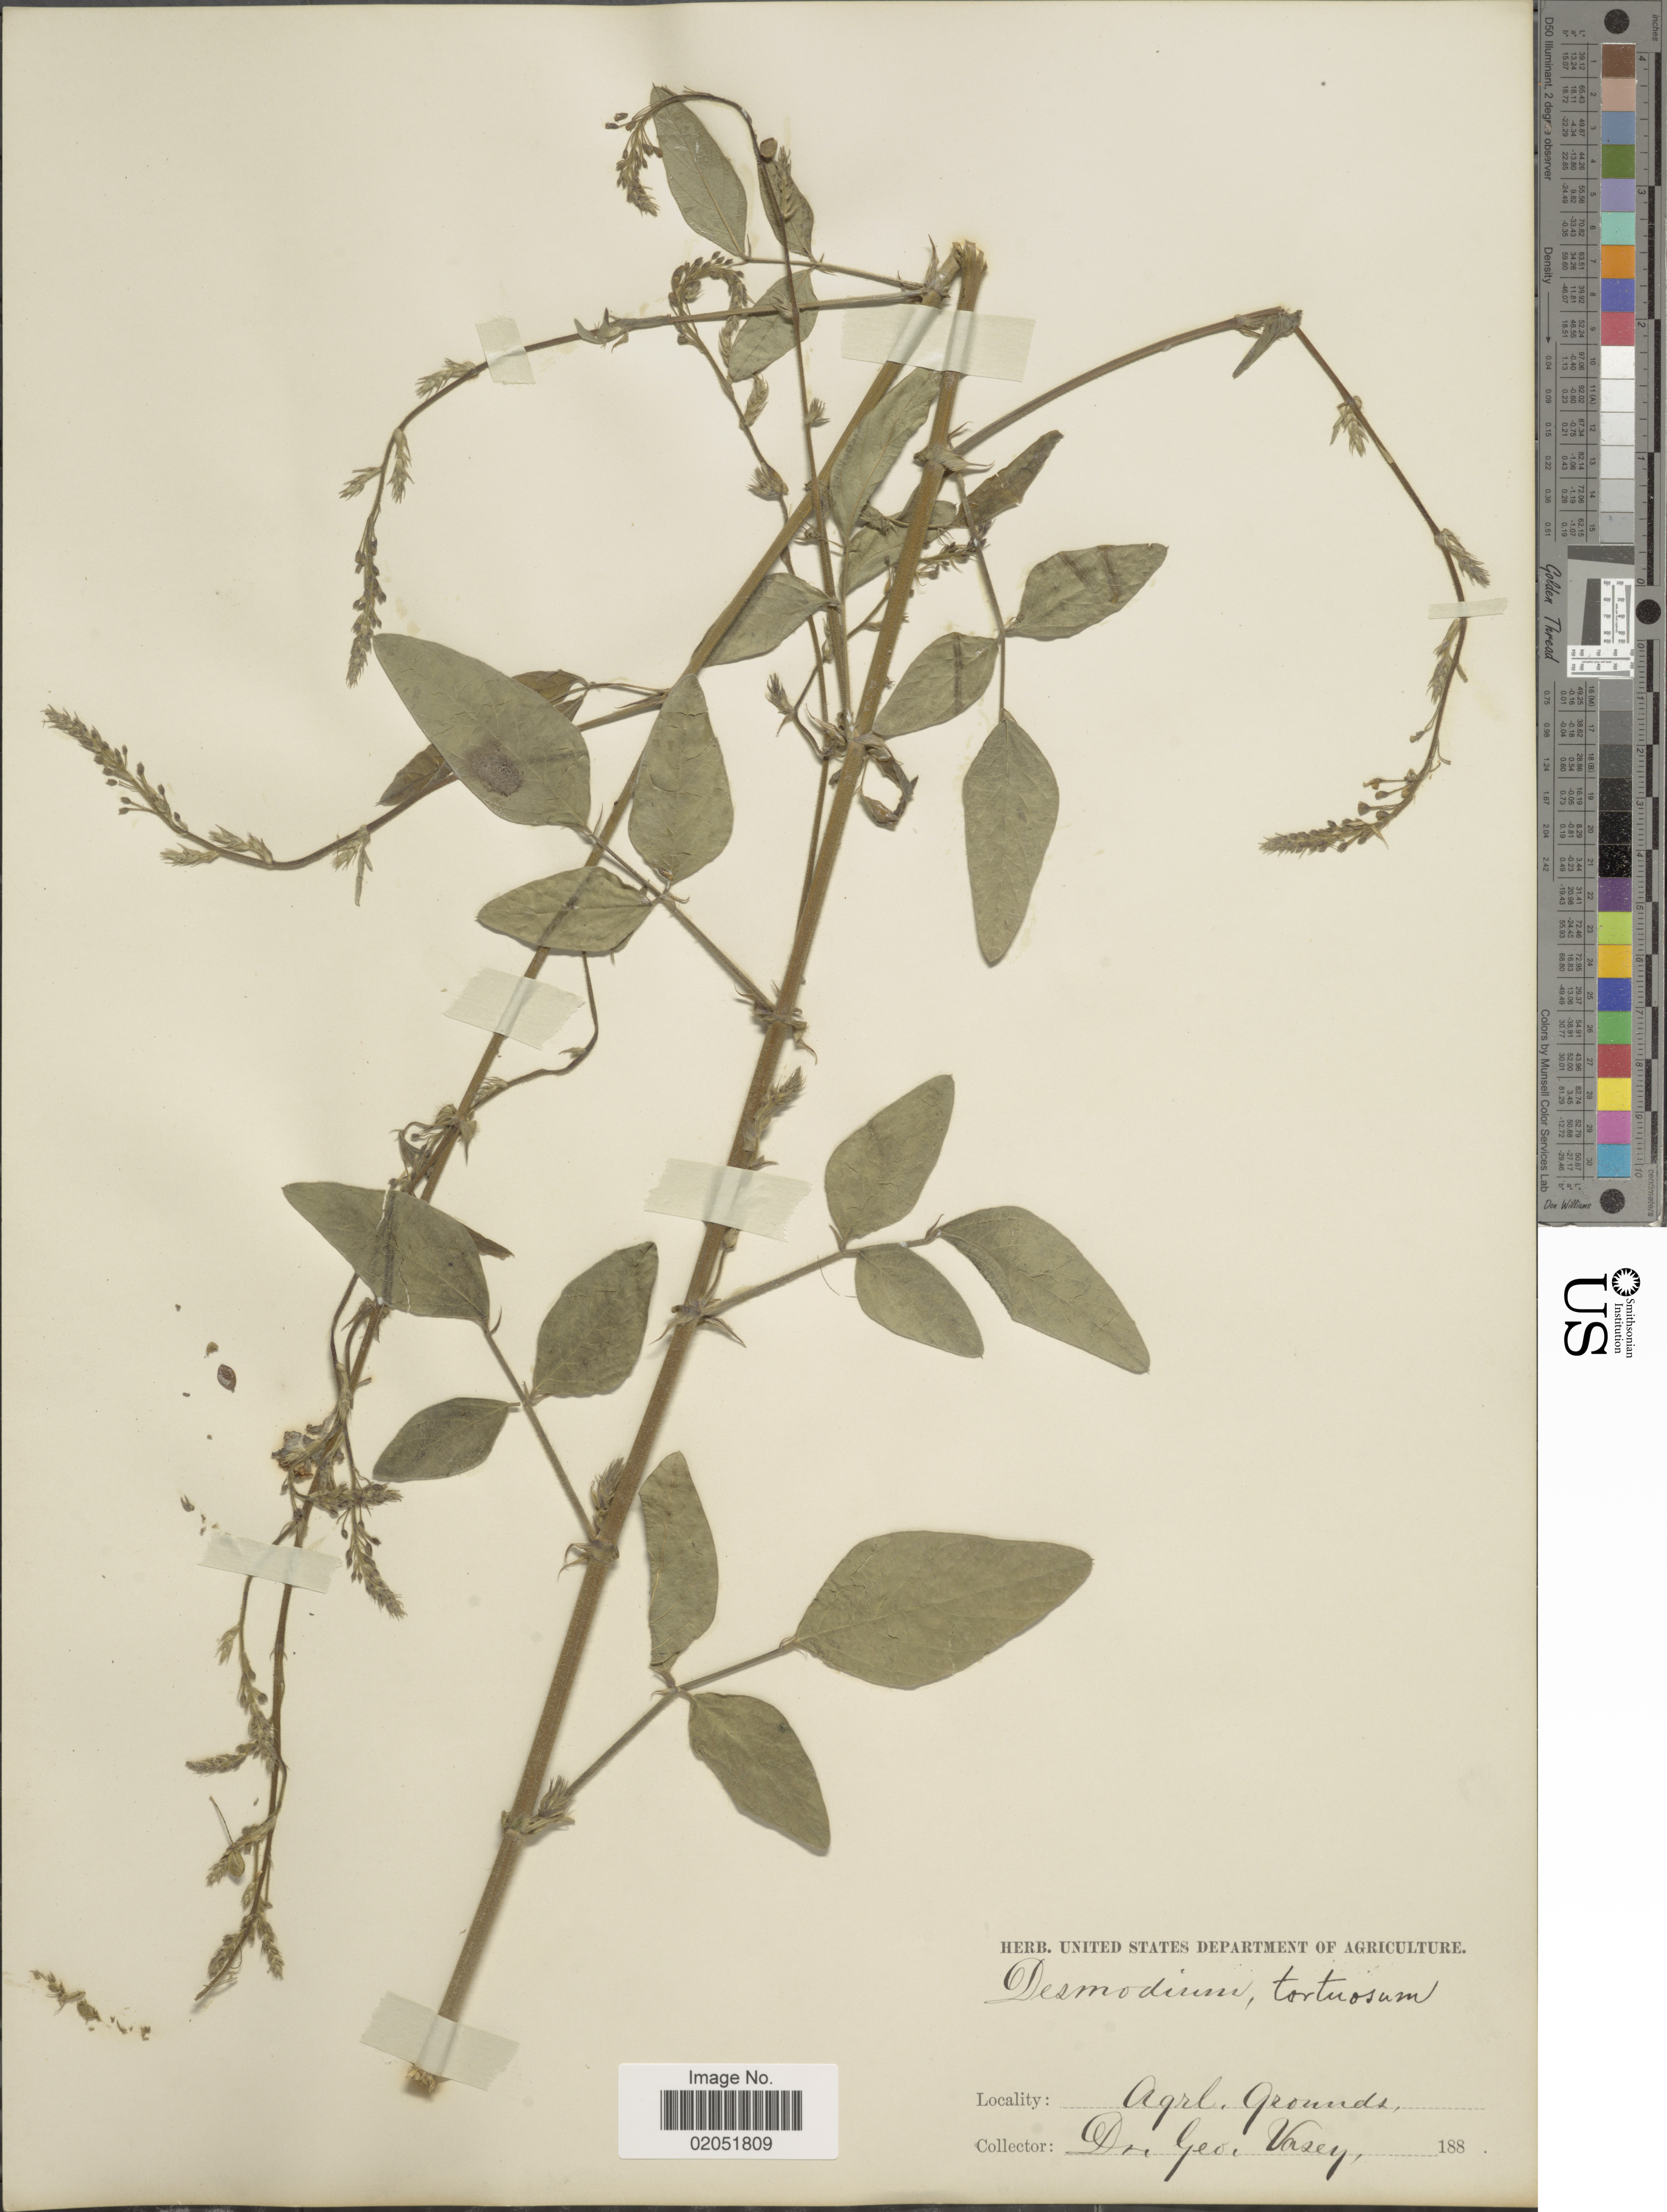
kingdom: Plantae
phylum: Tracheophyta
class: Magnoliopsida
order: Fabales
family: Fabaceae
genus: Desmodium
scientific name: Desmodium tortuosum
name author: (Sw.) DC.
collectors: G. R. Vasey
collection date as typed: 188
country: United States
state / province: District of Columbia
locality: Agrl. Grounds.